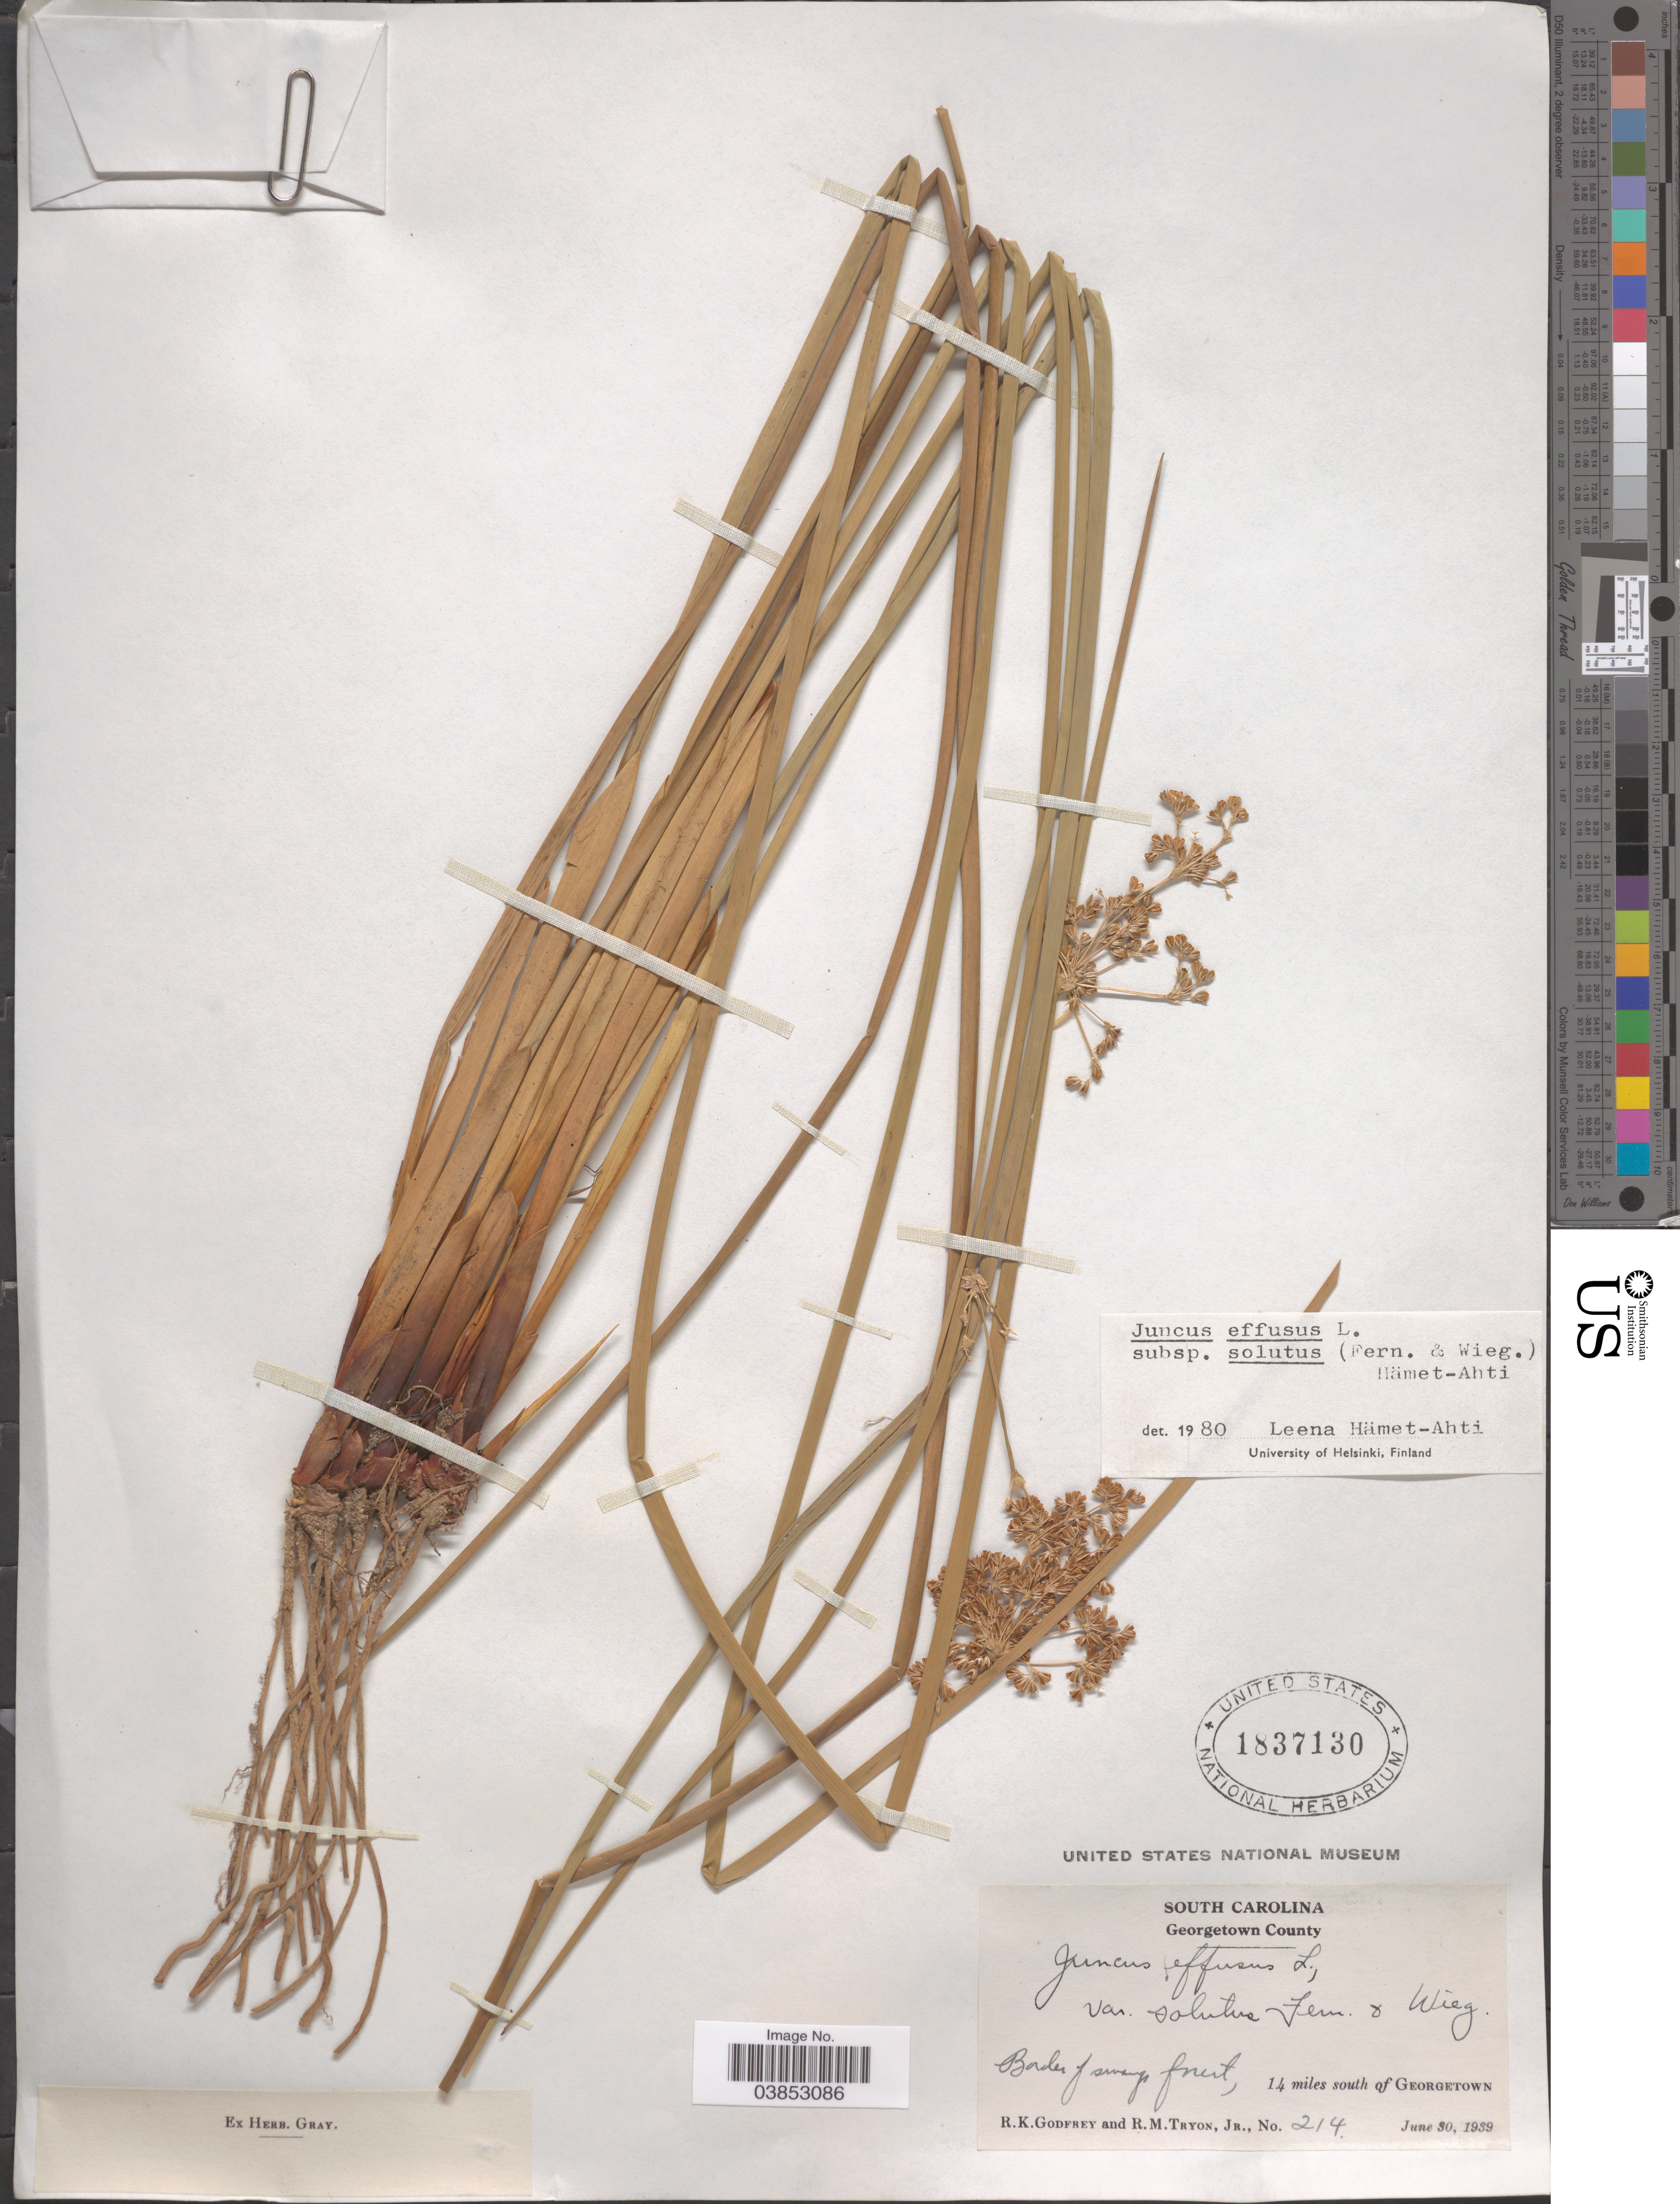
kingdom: Plantae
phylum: Tracheophyta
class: Liliopsida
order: Poales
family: Juncaceae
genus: Juncus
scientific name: Juncus effusus var. solutus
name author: Fernald & Wiegand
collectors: R. K. Godfrey & R. Tryon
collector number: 214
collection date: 1939-06-30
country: United States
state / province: South Carolina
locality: Georgetown County. Border of swamp forest, 14 miles south of Georgetown.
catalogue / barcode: US 1837130